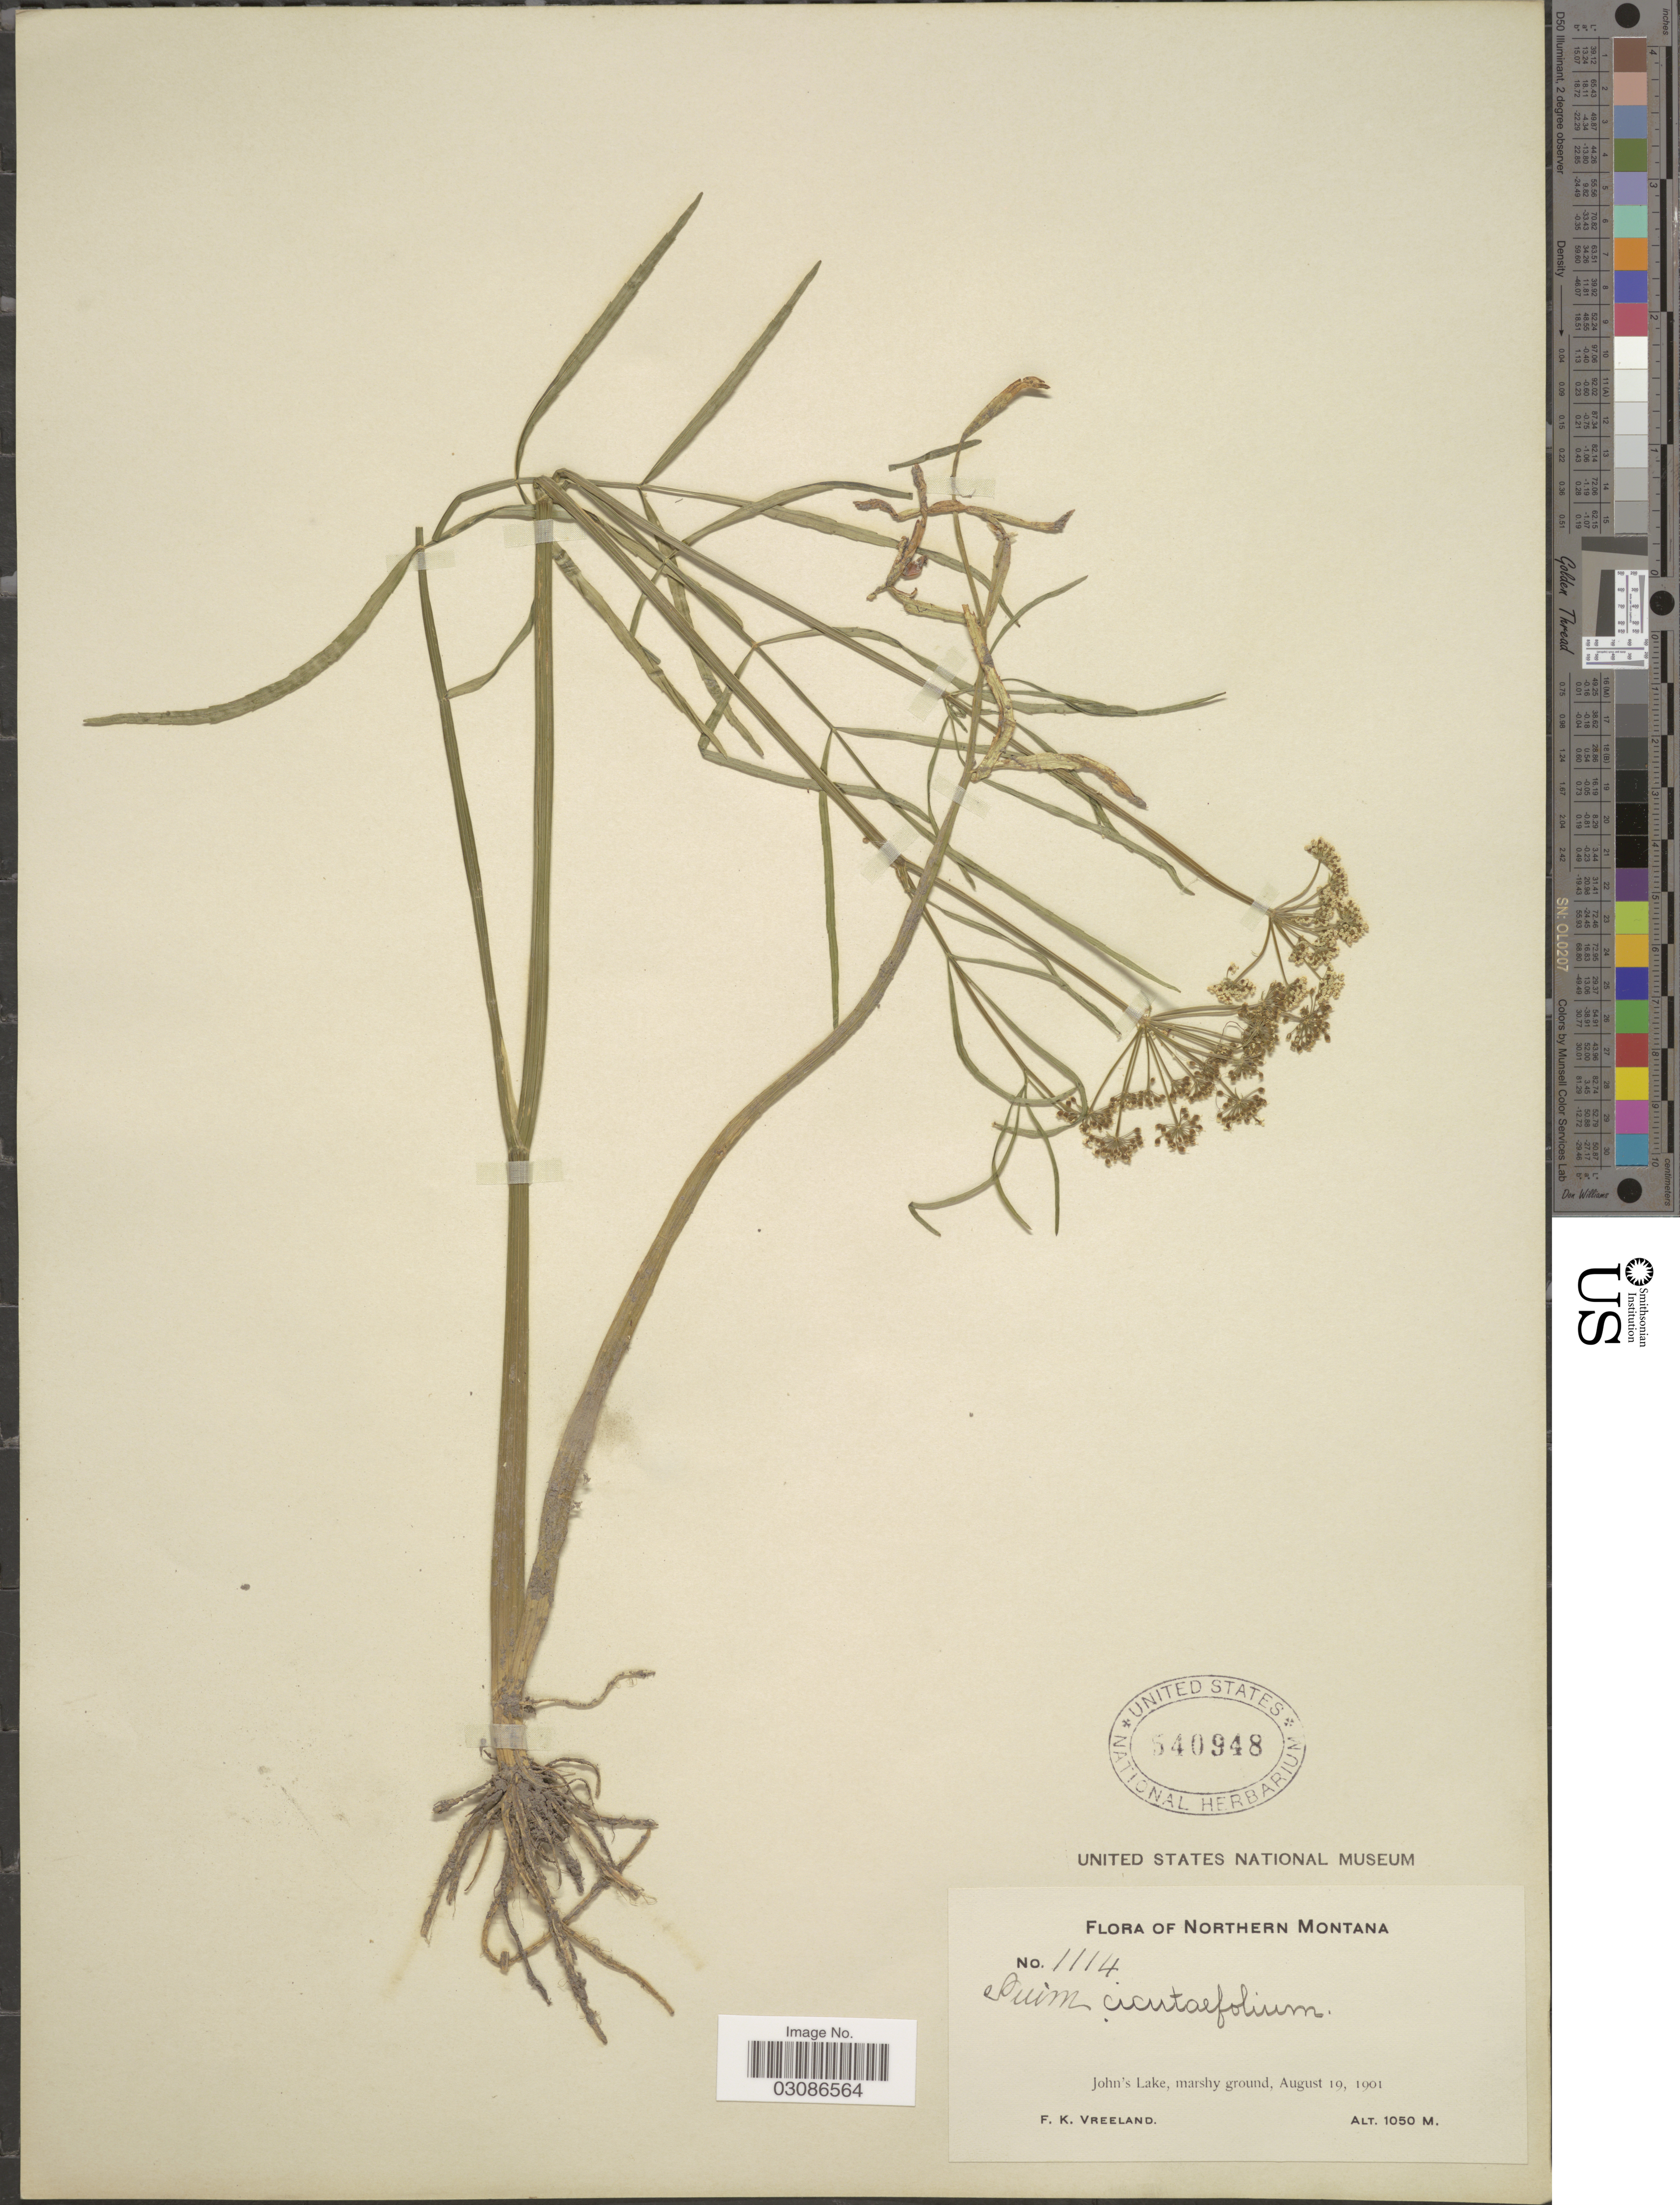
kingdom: Plantae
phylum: Tracheophyta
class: Magnoliopsida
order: Apiales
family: Apiaceae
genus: Sium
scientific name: Sium suave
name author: Walter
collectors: F. Vreeland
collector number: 1114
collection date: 1901-08-19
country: United States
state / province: Montana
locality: Northern Montana, John's Lake. marshy ground.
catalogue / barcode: US 540948